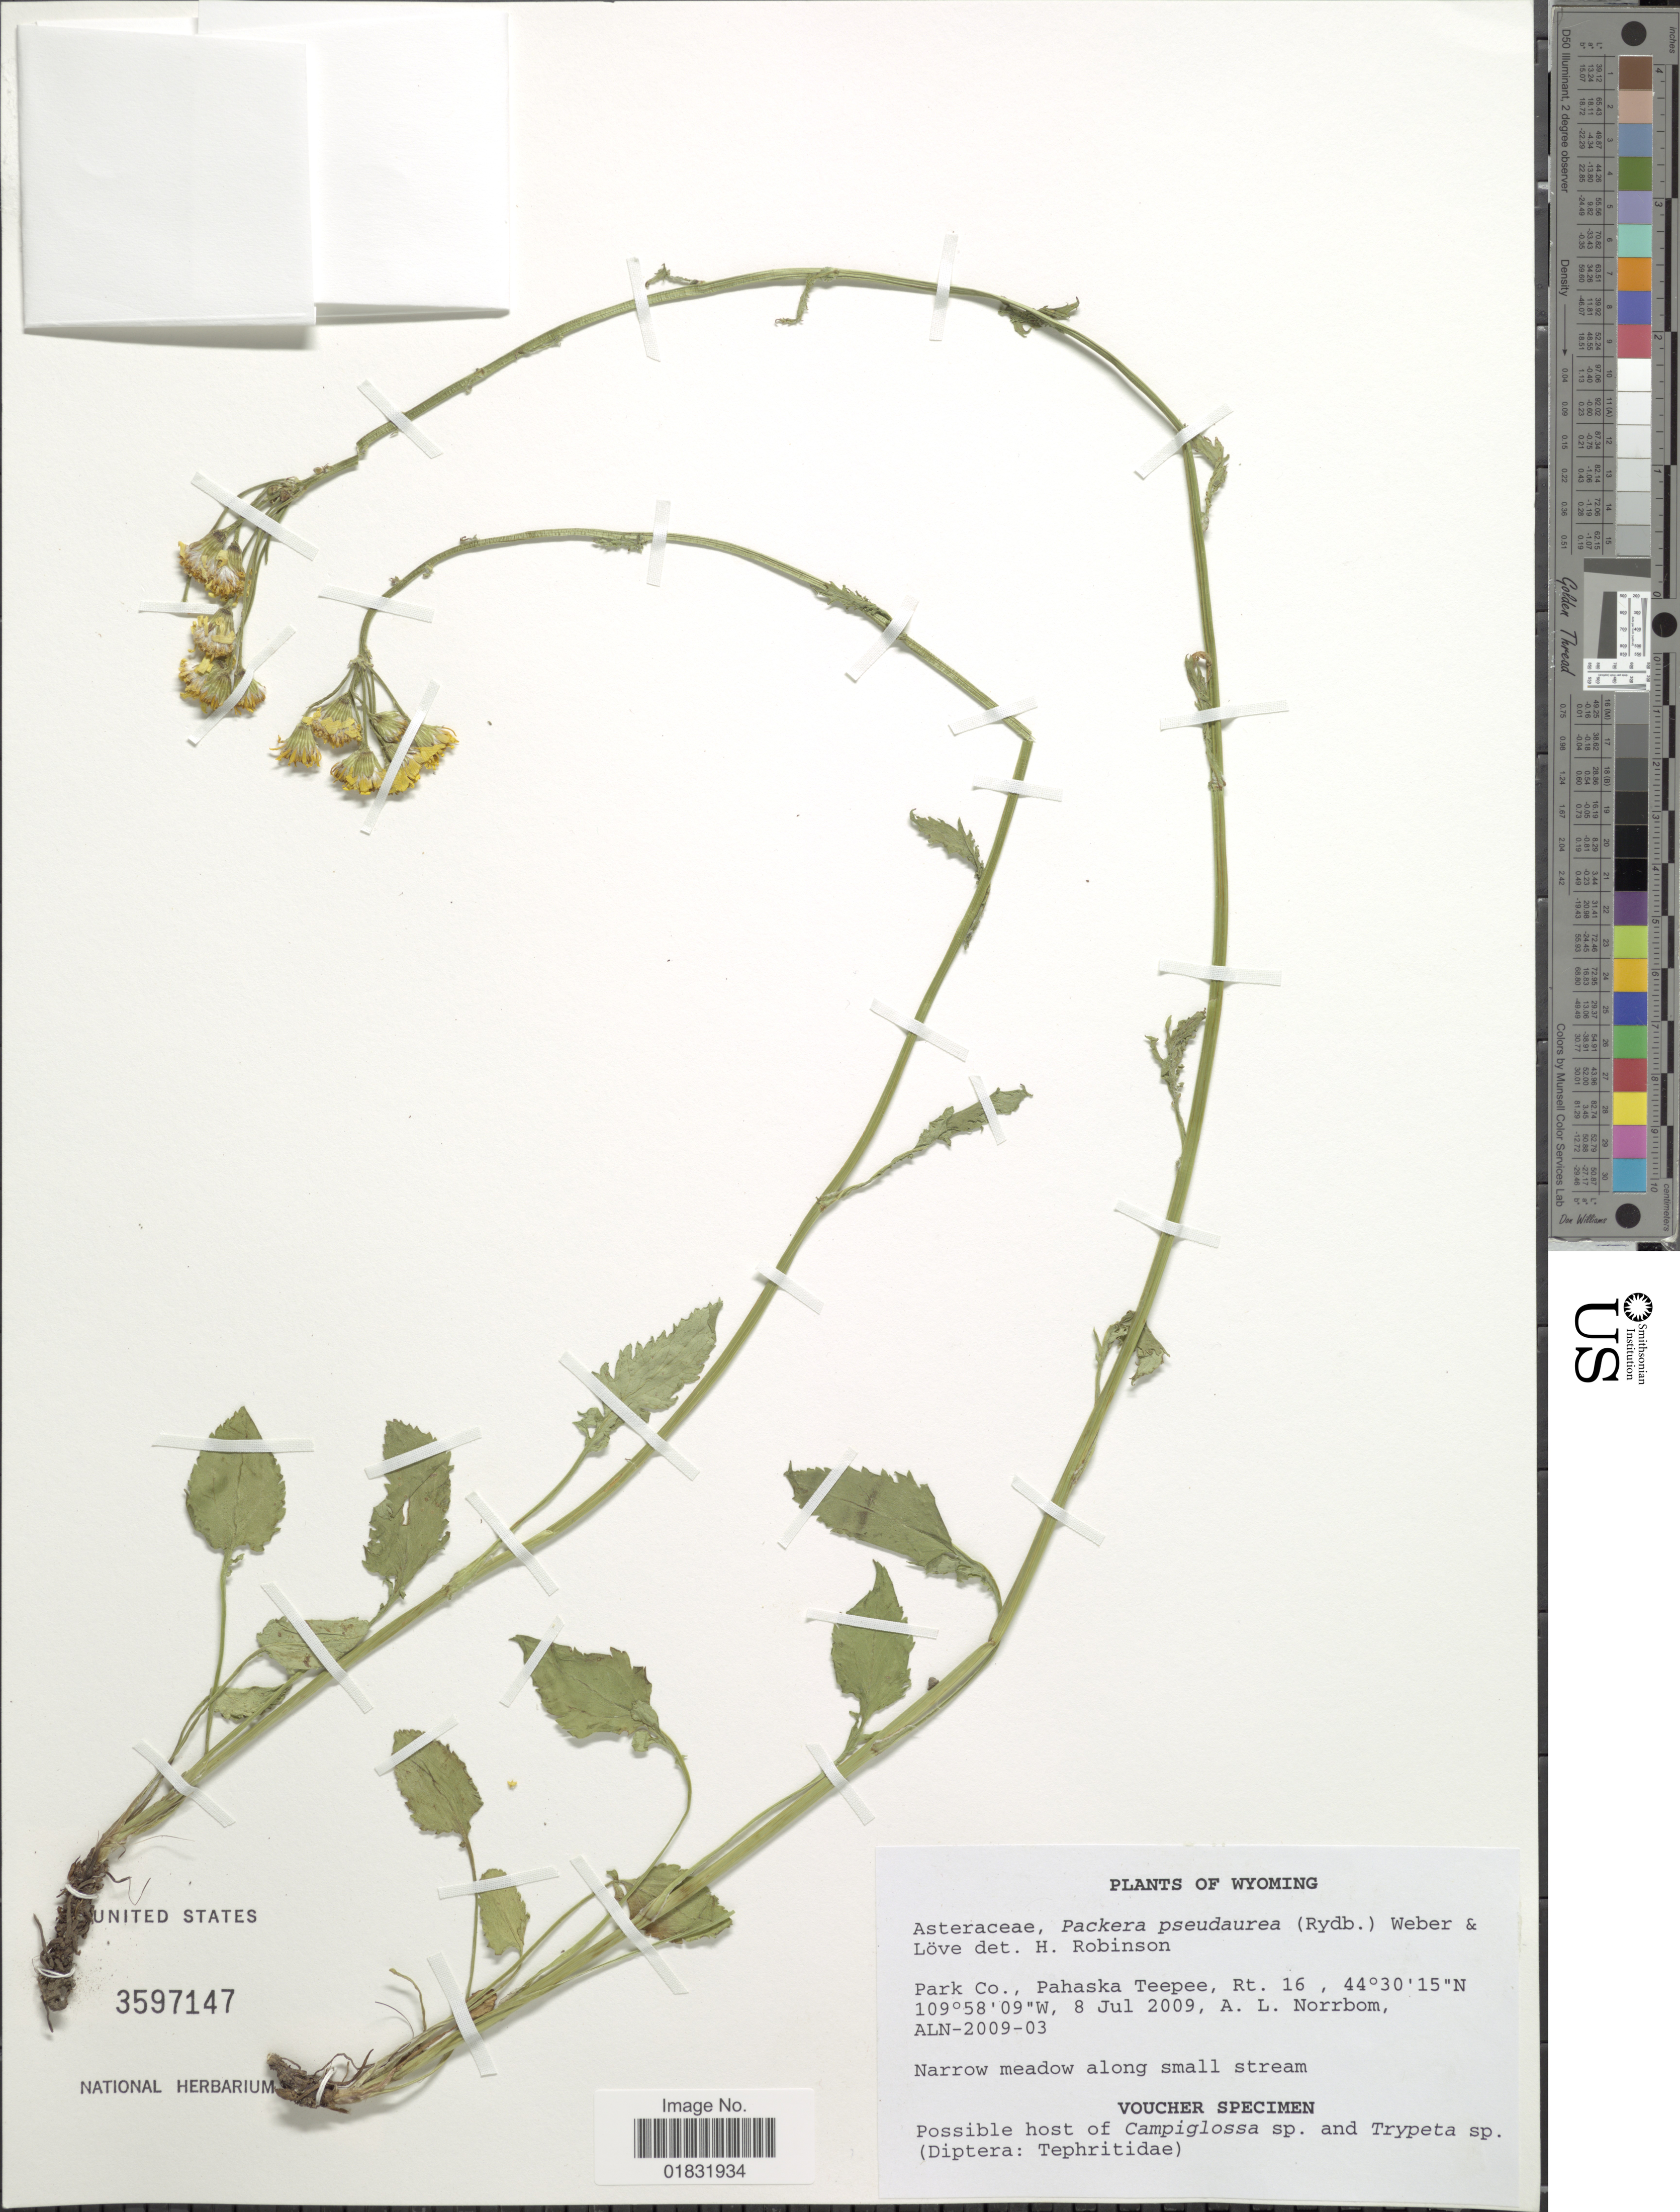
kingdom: Plantae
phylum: Tracheophyta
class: Magnoliopsida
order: Asterales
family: Asteraceae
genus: Packera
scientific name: Packera pseudaurea var. semicordata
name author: (Mack. & Bush) Trock & T.M. Barkley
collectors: A. L. Norrbom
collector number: ALN-2009-03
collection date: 2009-07-08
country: United States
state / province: Wyoming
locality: Park Co., Pahaska Teepee, Rt. 16, Narrow meadow along small stream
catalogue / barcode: US 3597147